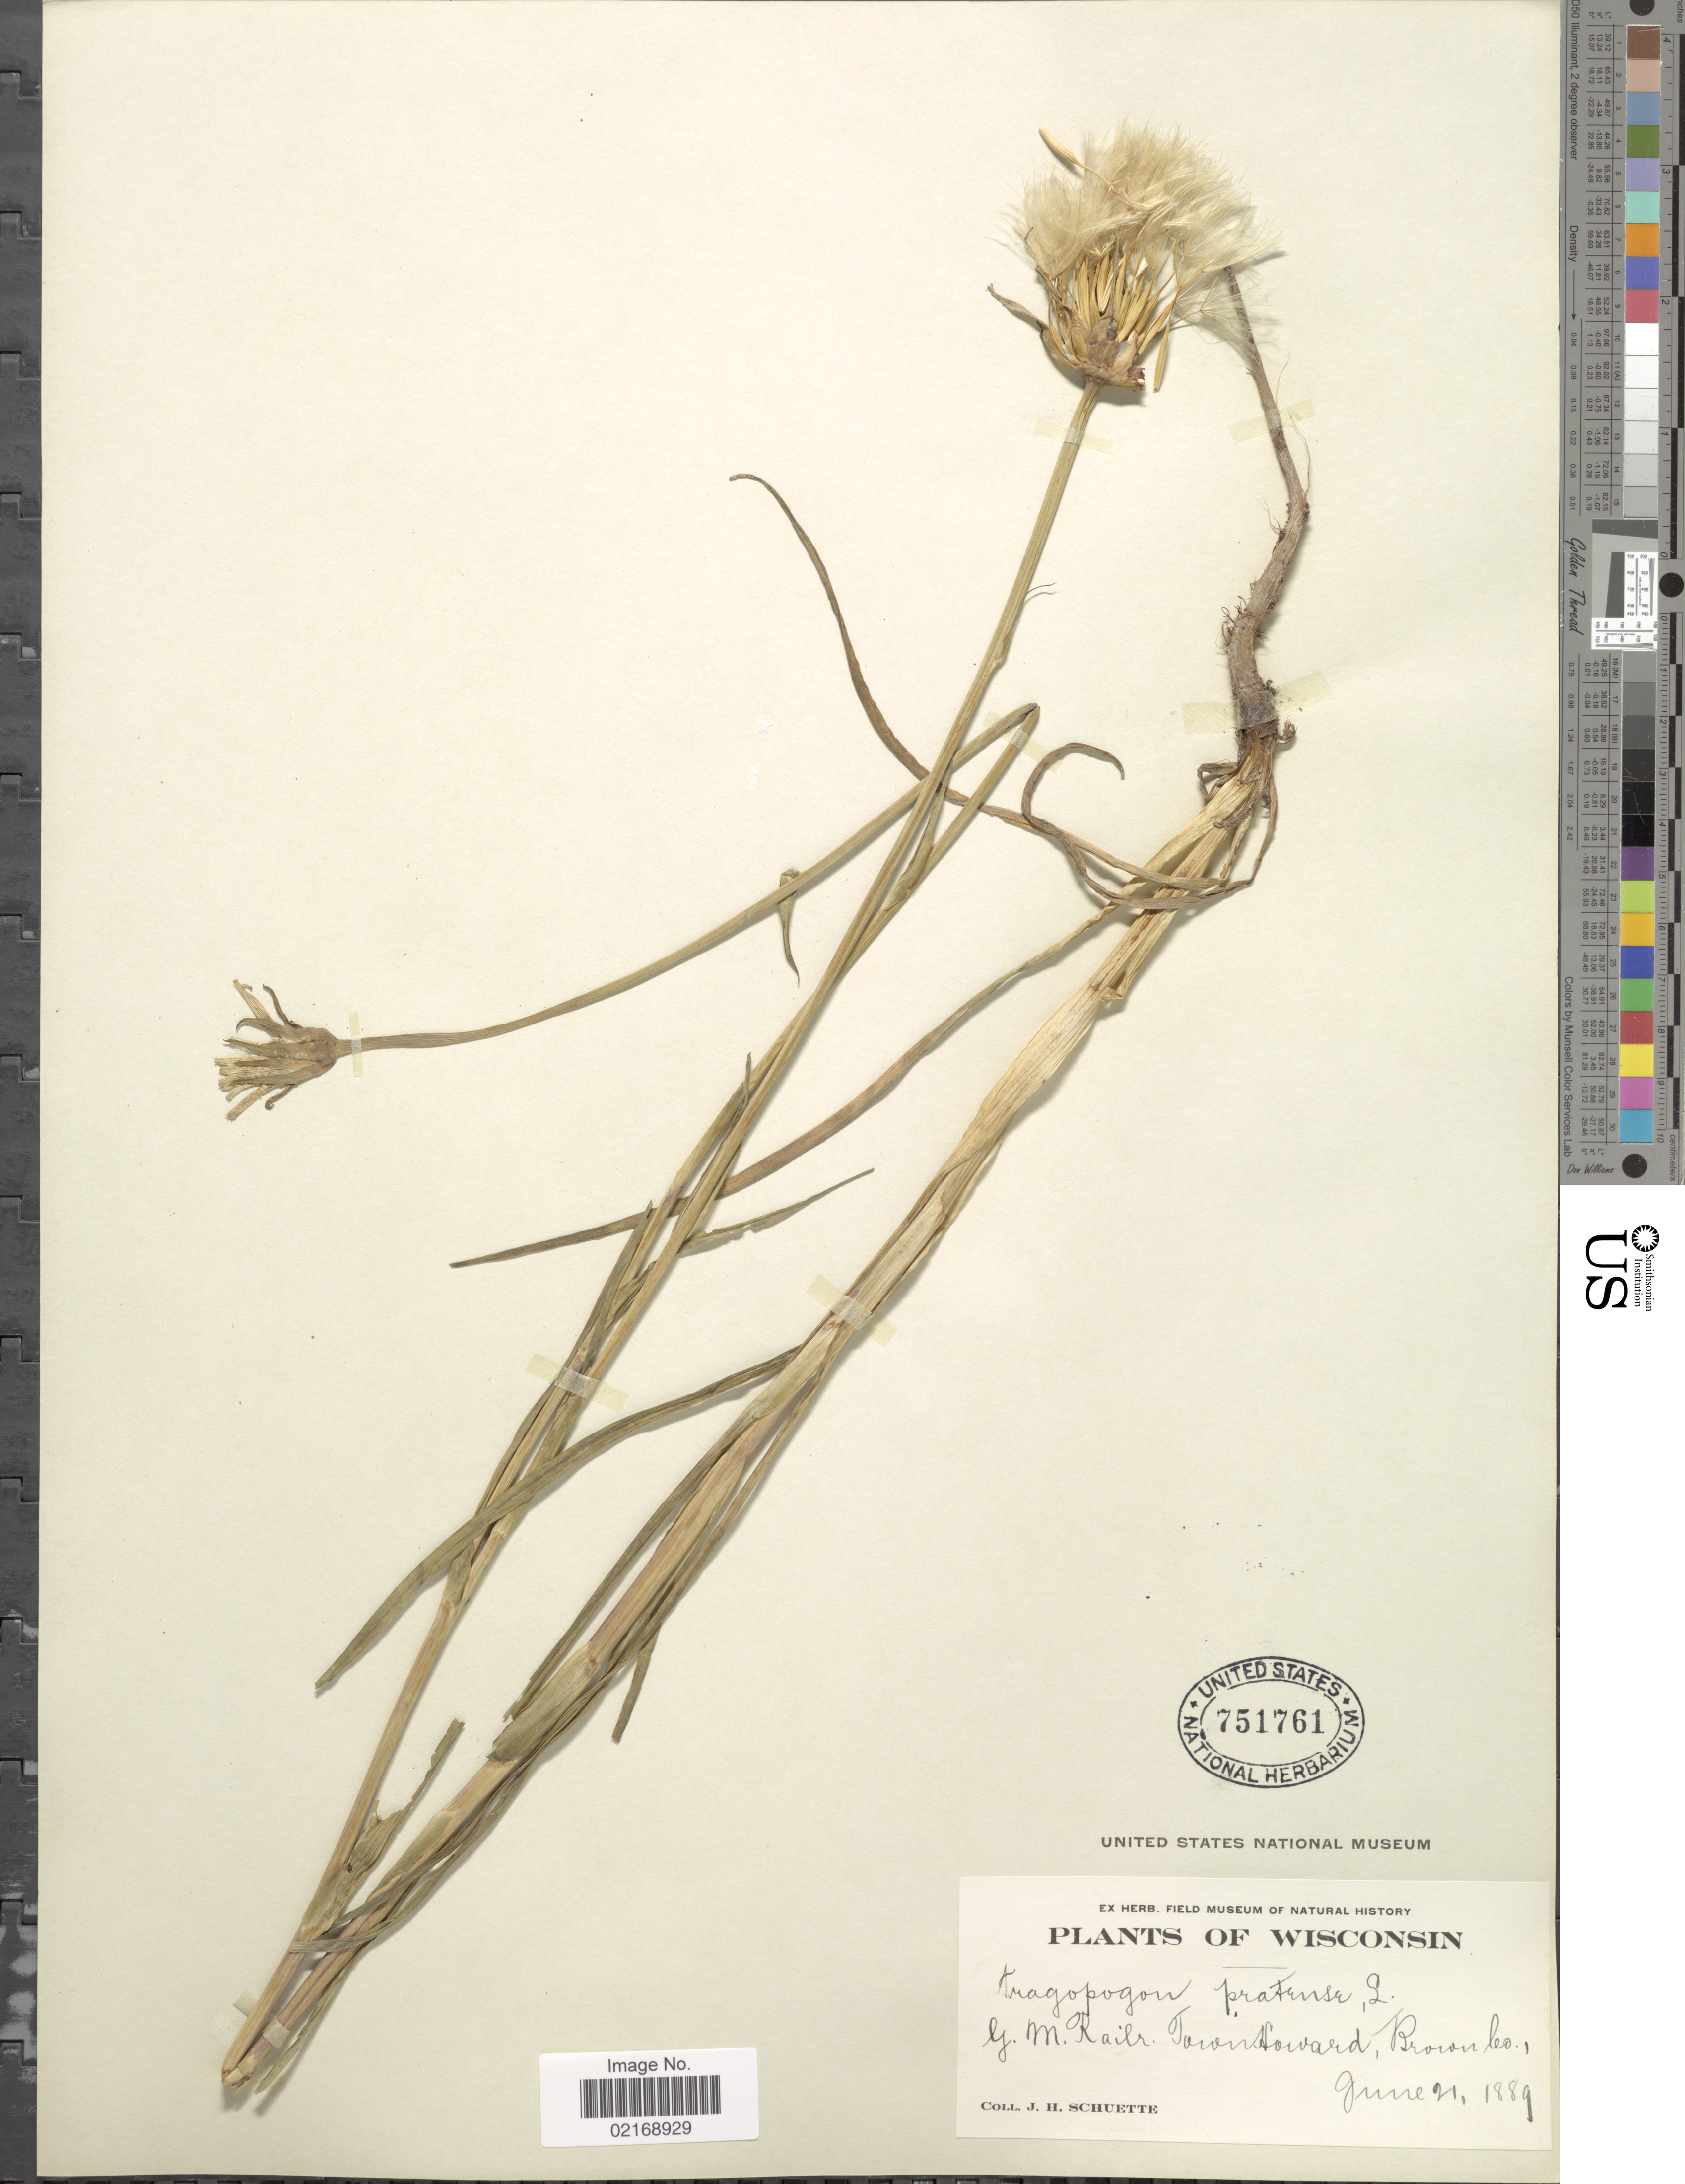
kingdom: Plantae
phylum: Tracheophyta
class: Magnoliopsida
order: Asterales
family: Asteraceae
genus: Tragopogon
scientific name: Tragopogon pratensis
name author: L.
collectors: J. H. Schuette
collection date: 1889-06-21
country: United States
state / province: Wisconsin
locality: G. M. Railr. Town Howard, Brown Co.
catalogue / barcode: US 751761